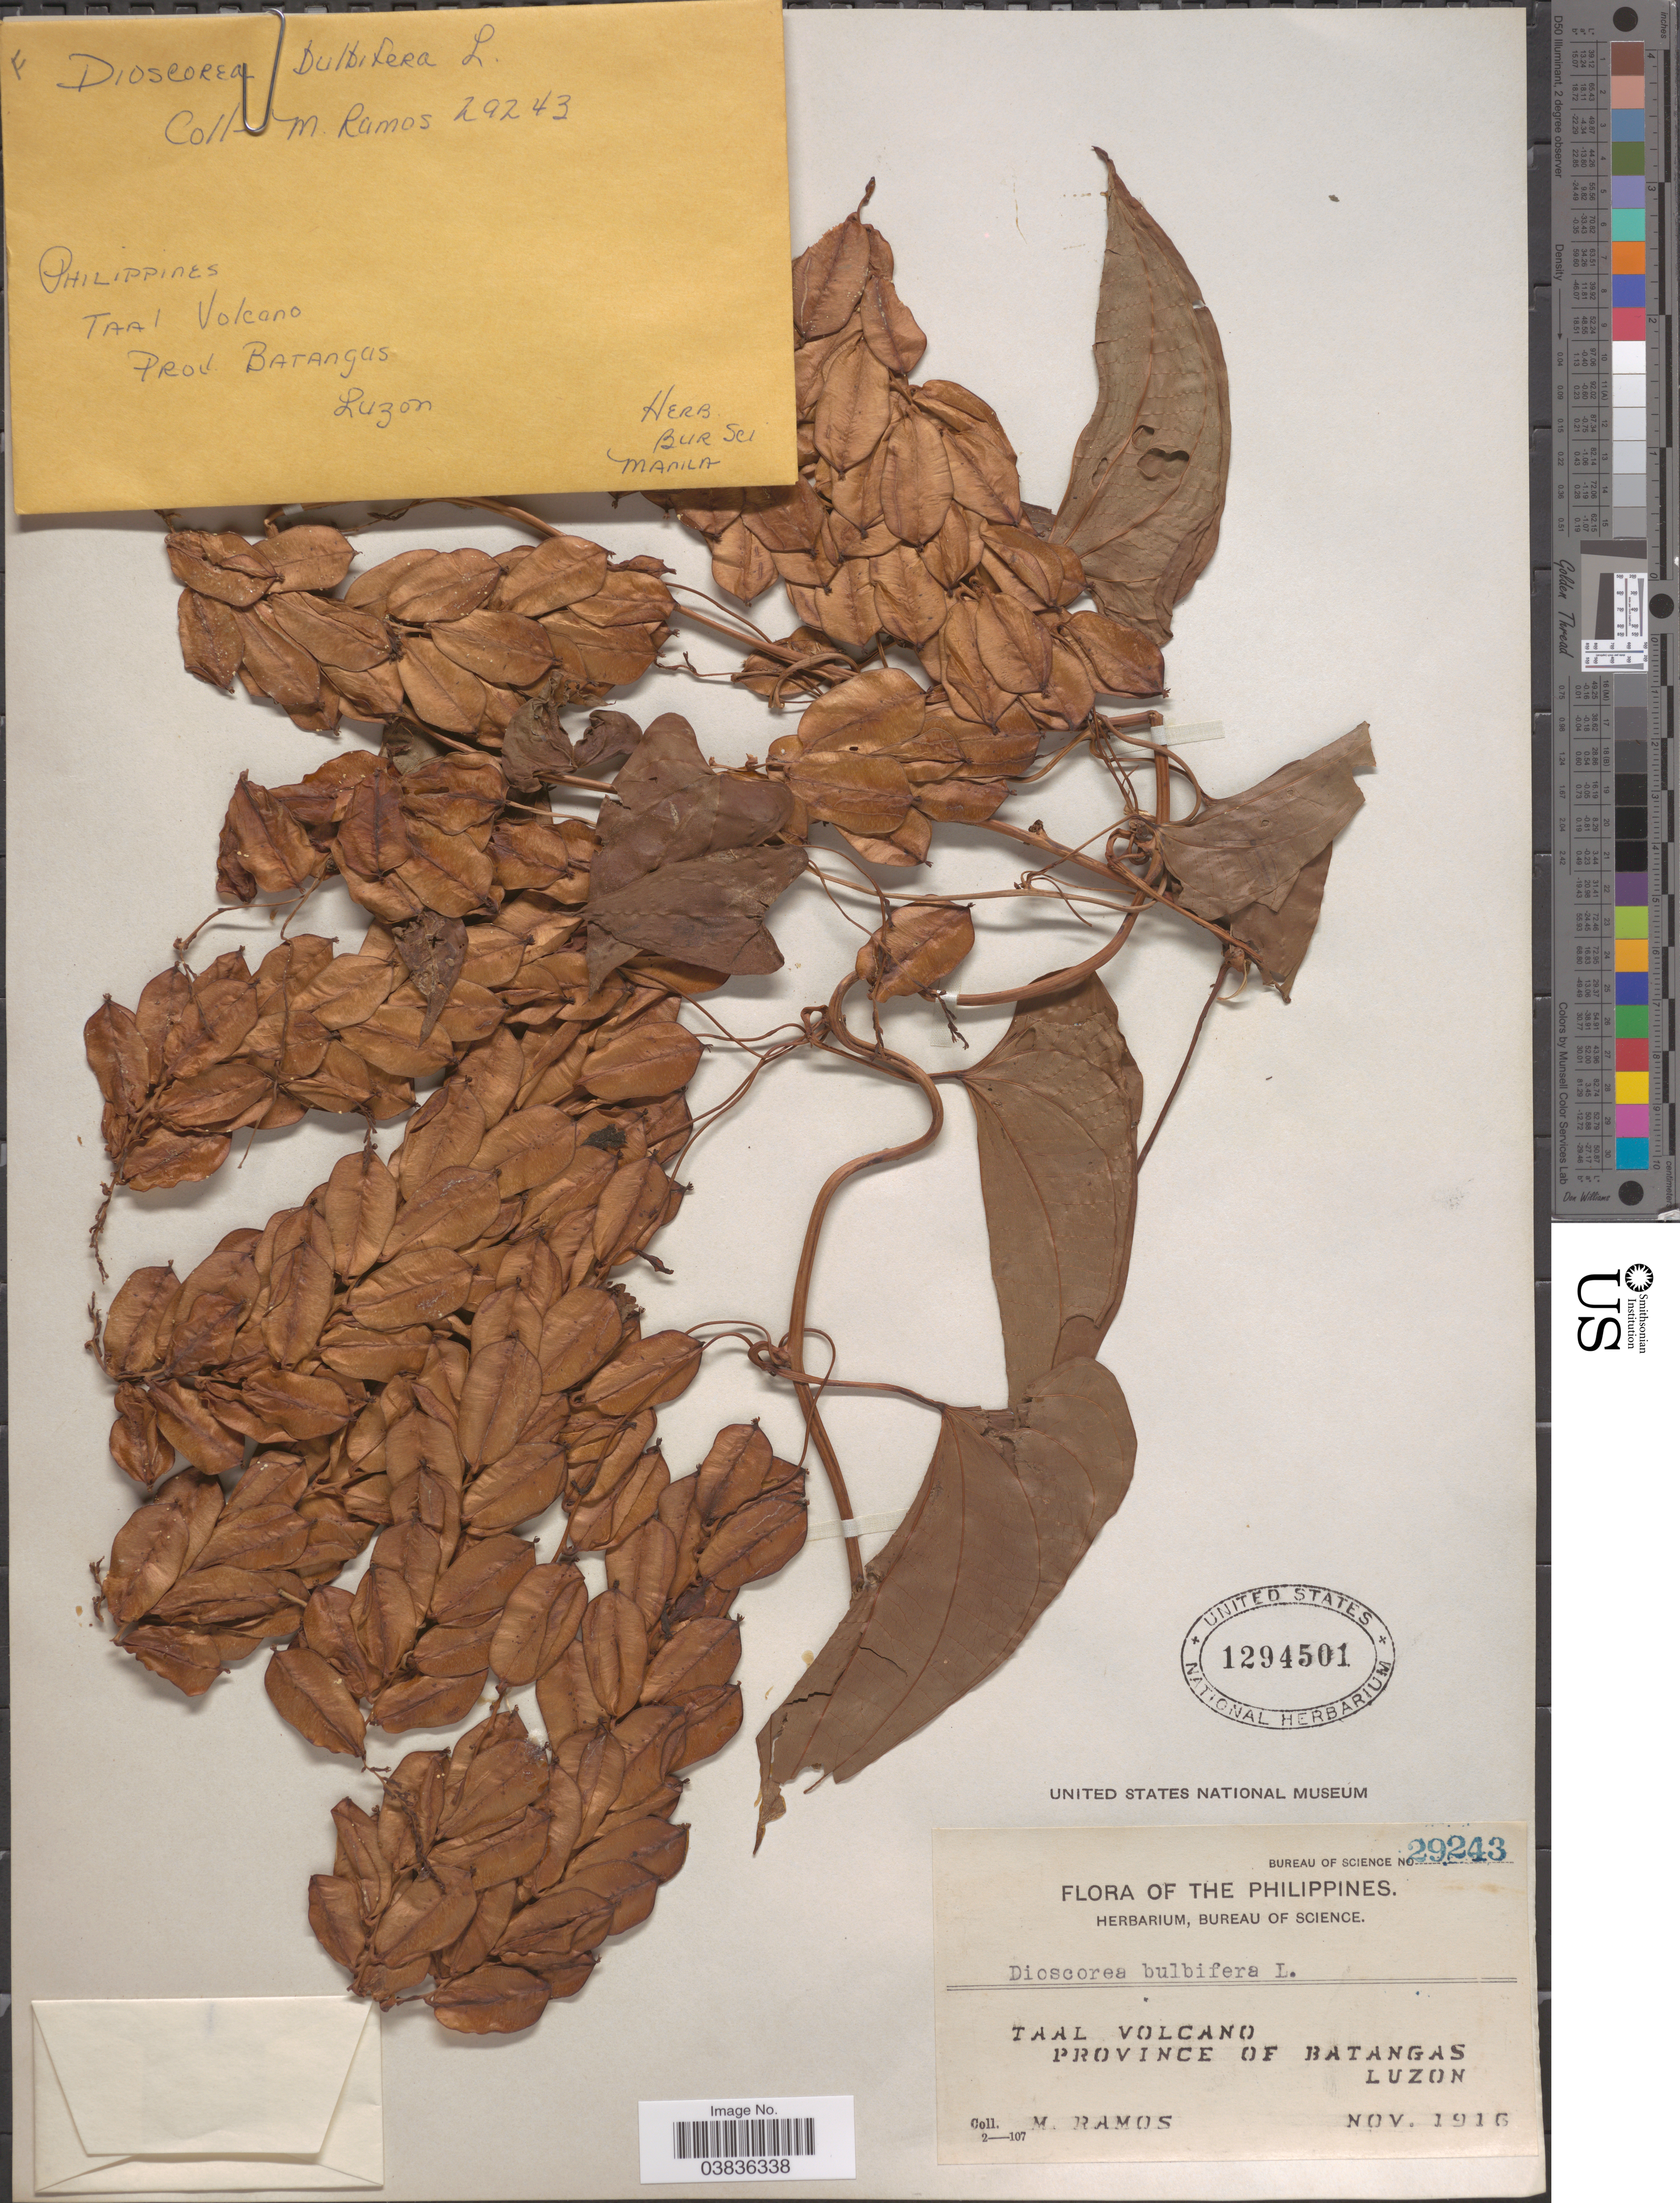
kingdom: Plantae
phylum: Tracheophyta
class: Liliopsida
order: Dioscoreales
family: Dioscoreaceae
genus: Dioscorea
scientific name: Dioscorea bulbifera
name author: L.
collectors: M. Ramos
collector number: Bureau of Science 29243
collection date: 1916-11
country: Philippines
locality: Taal Volcano. Province of Batangas. Luzon.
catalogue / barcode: US 1294501